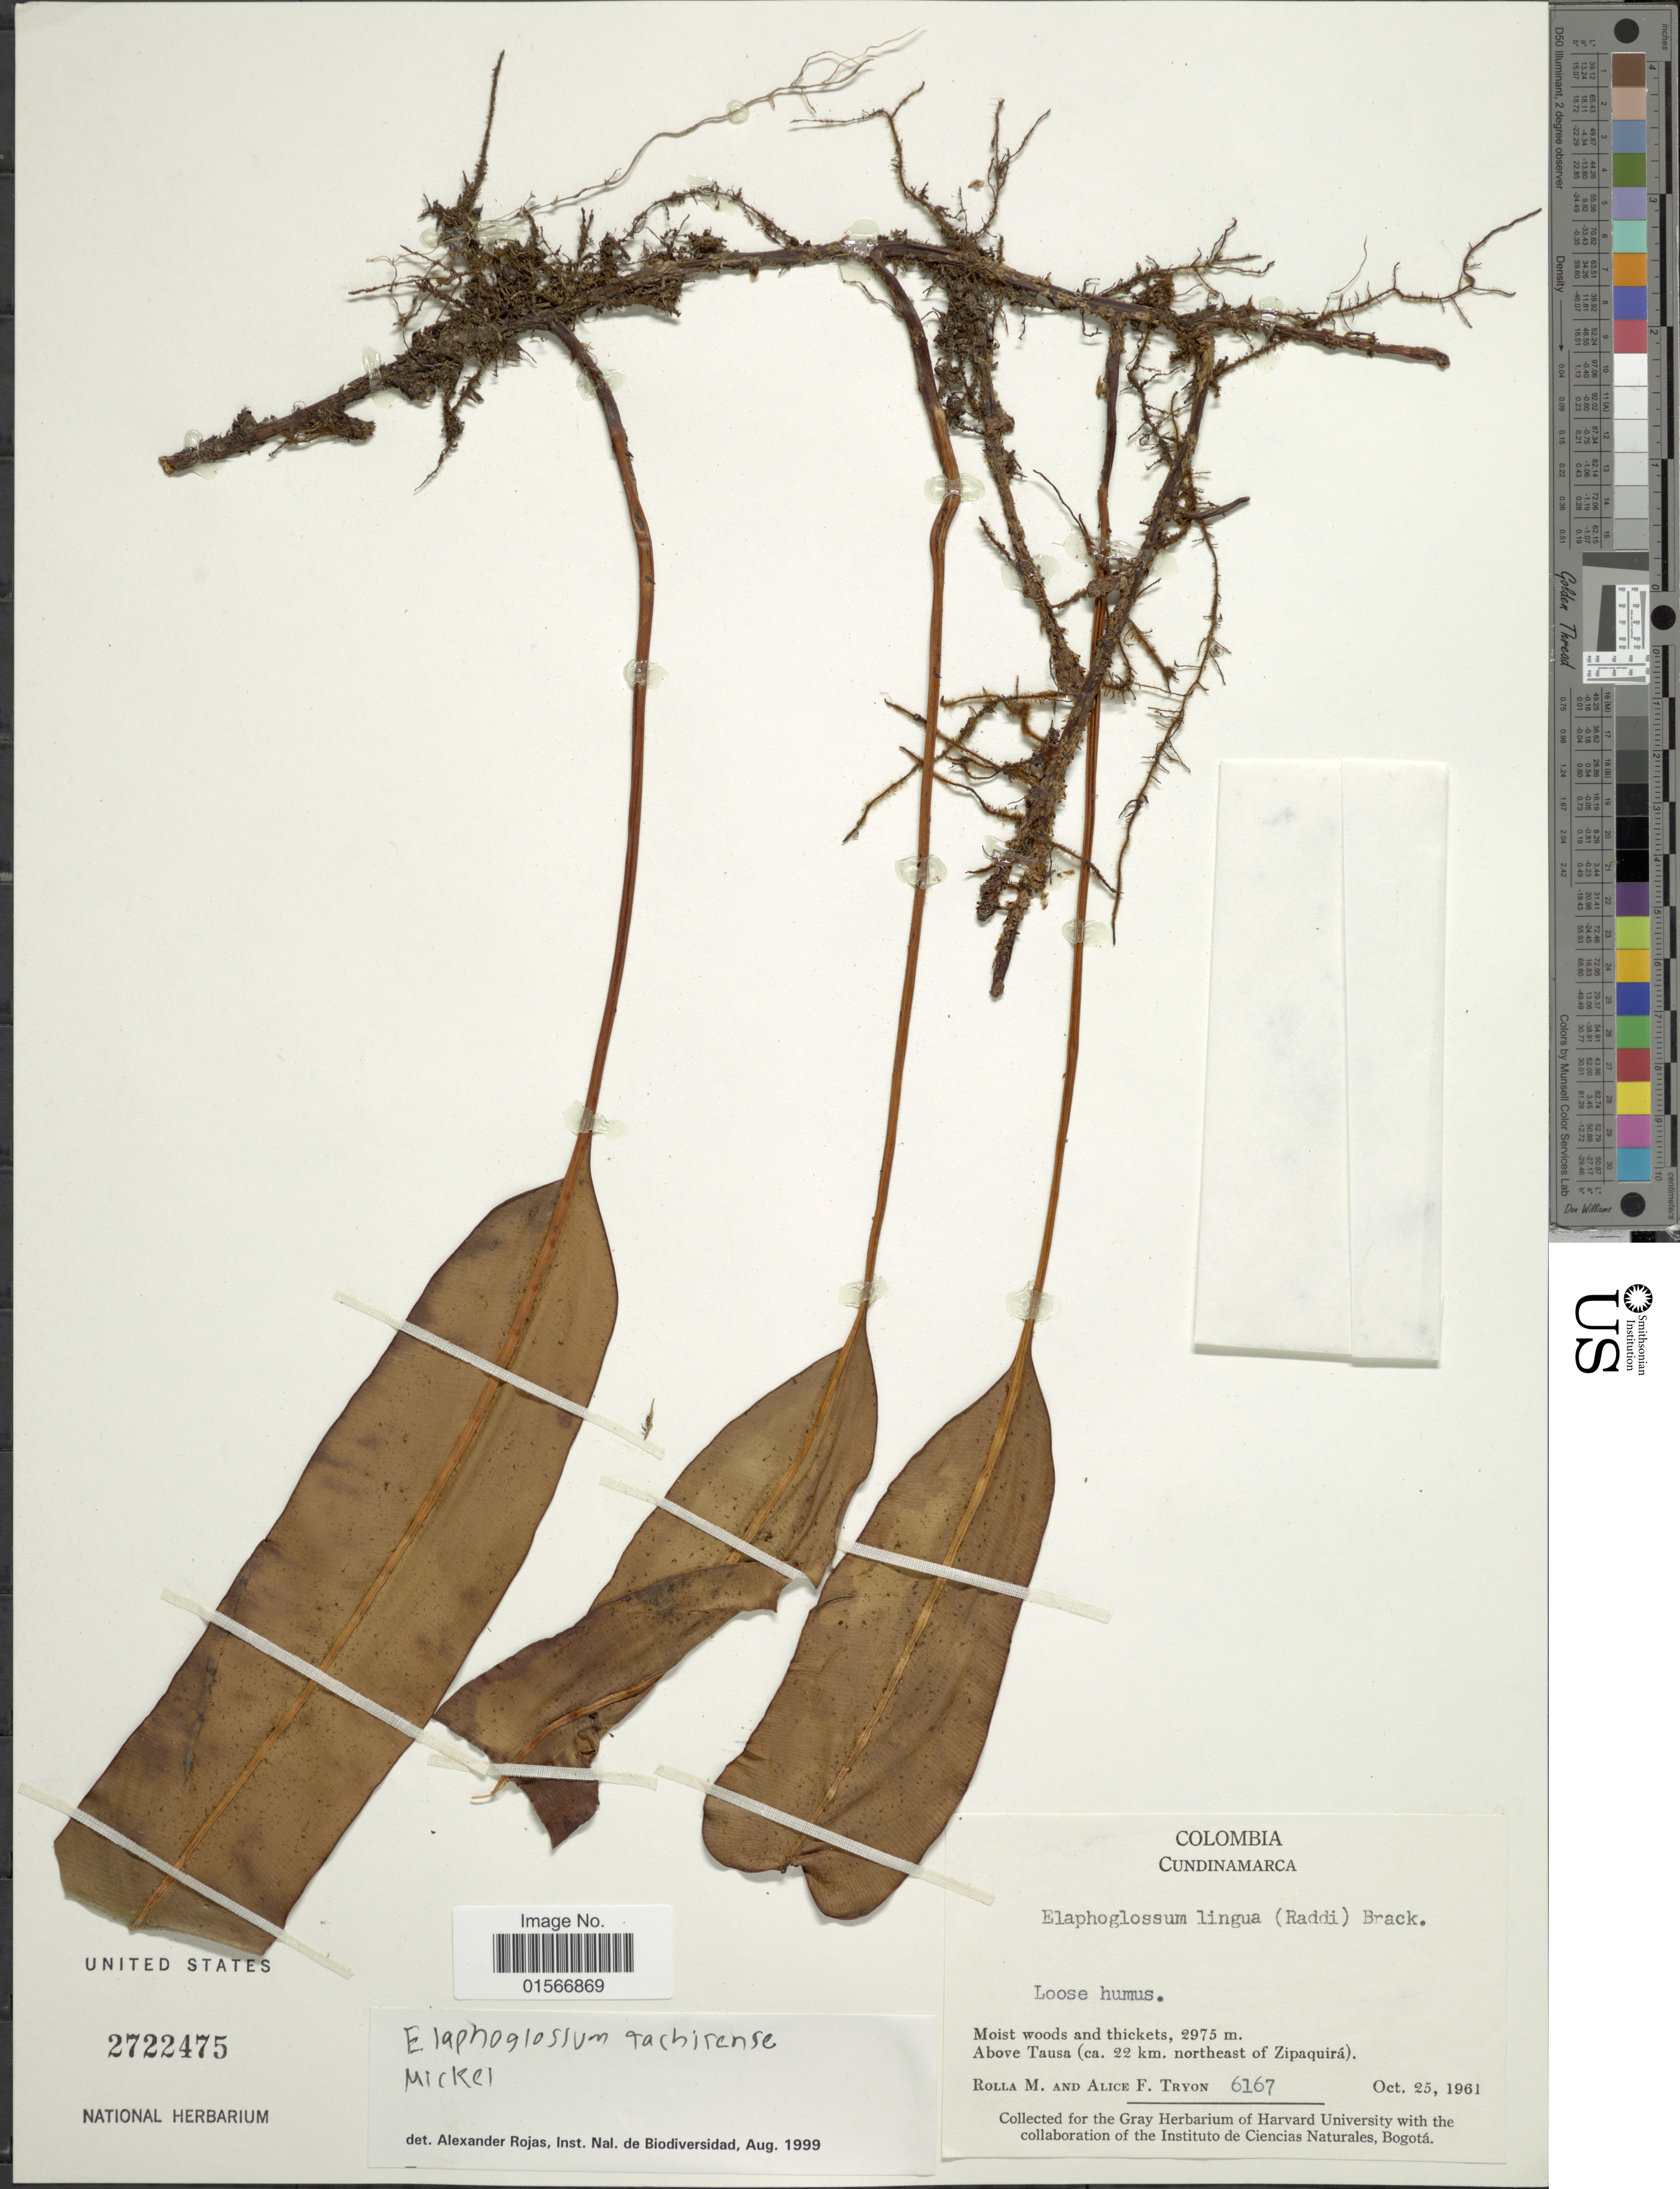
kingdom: Plantae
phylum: Tracheophyta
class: Polypodiopsida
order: Polypodiales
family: Dryopteridaceae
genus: Elaphoglossum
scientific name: Elaphoglossum lingua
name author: (C. Presl) Brack.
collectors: R. M. Tryon & A. F. Tryon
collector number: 6167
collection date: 1961-10-25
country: Colombia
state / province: Cundinamarca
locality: Above Tausa (ca. 22 km. northeast of Zipaquirá)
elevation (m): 2975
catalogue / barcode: US 2722475